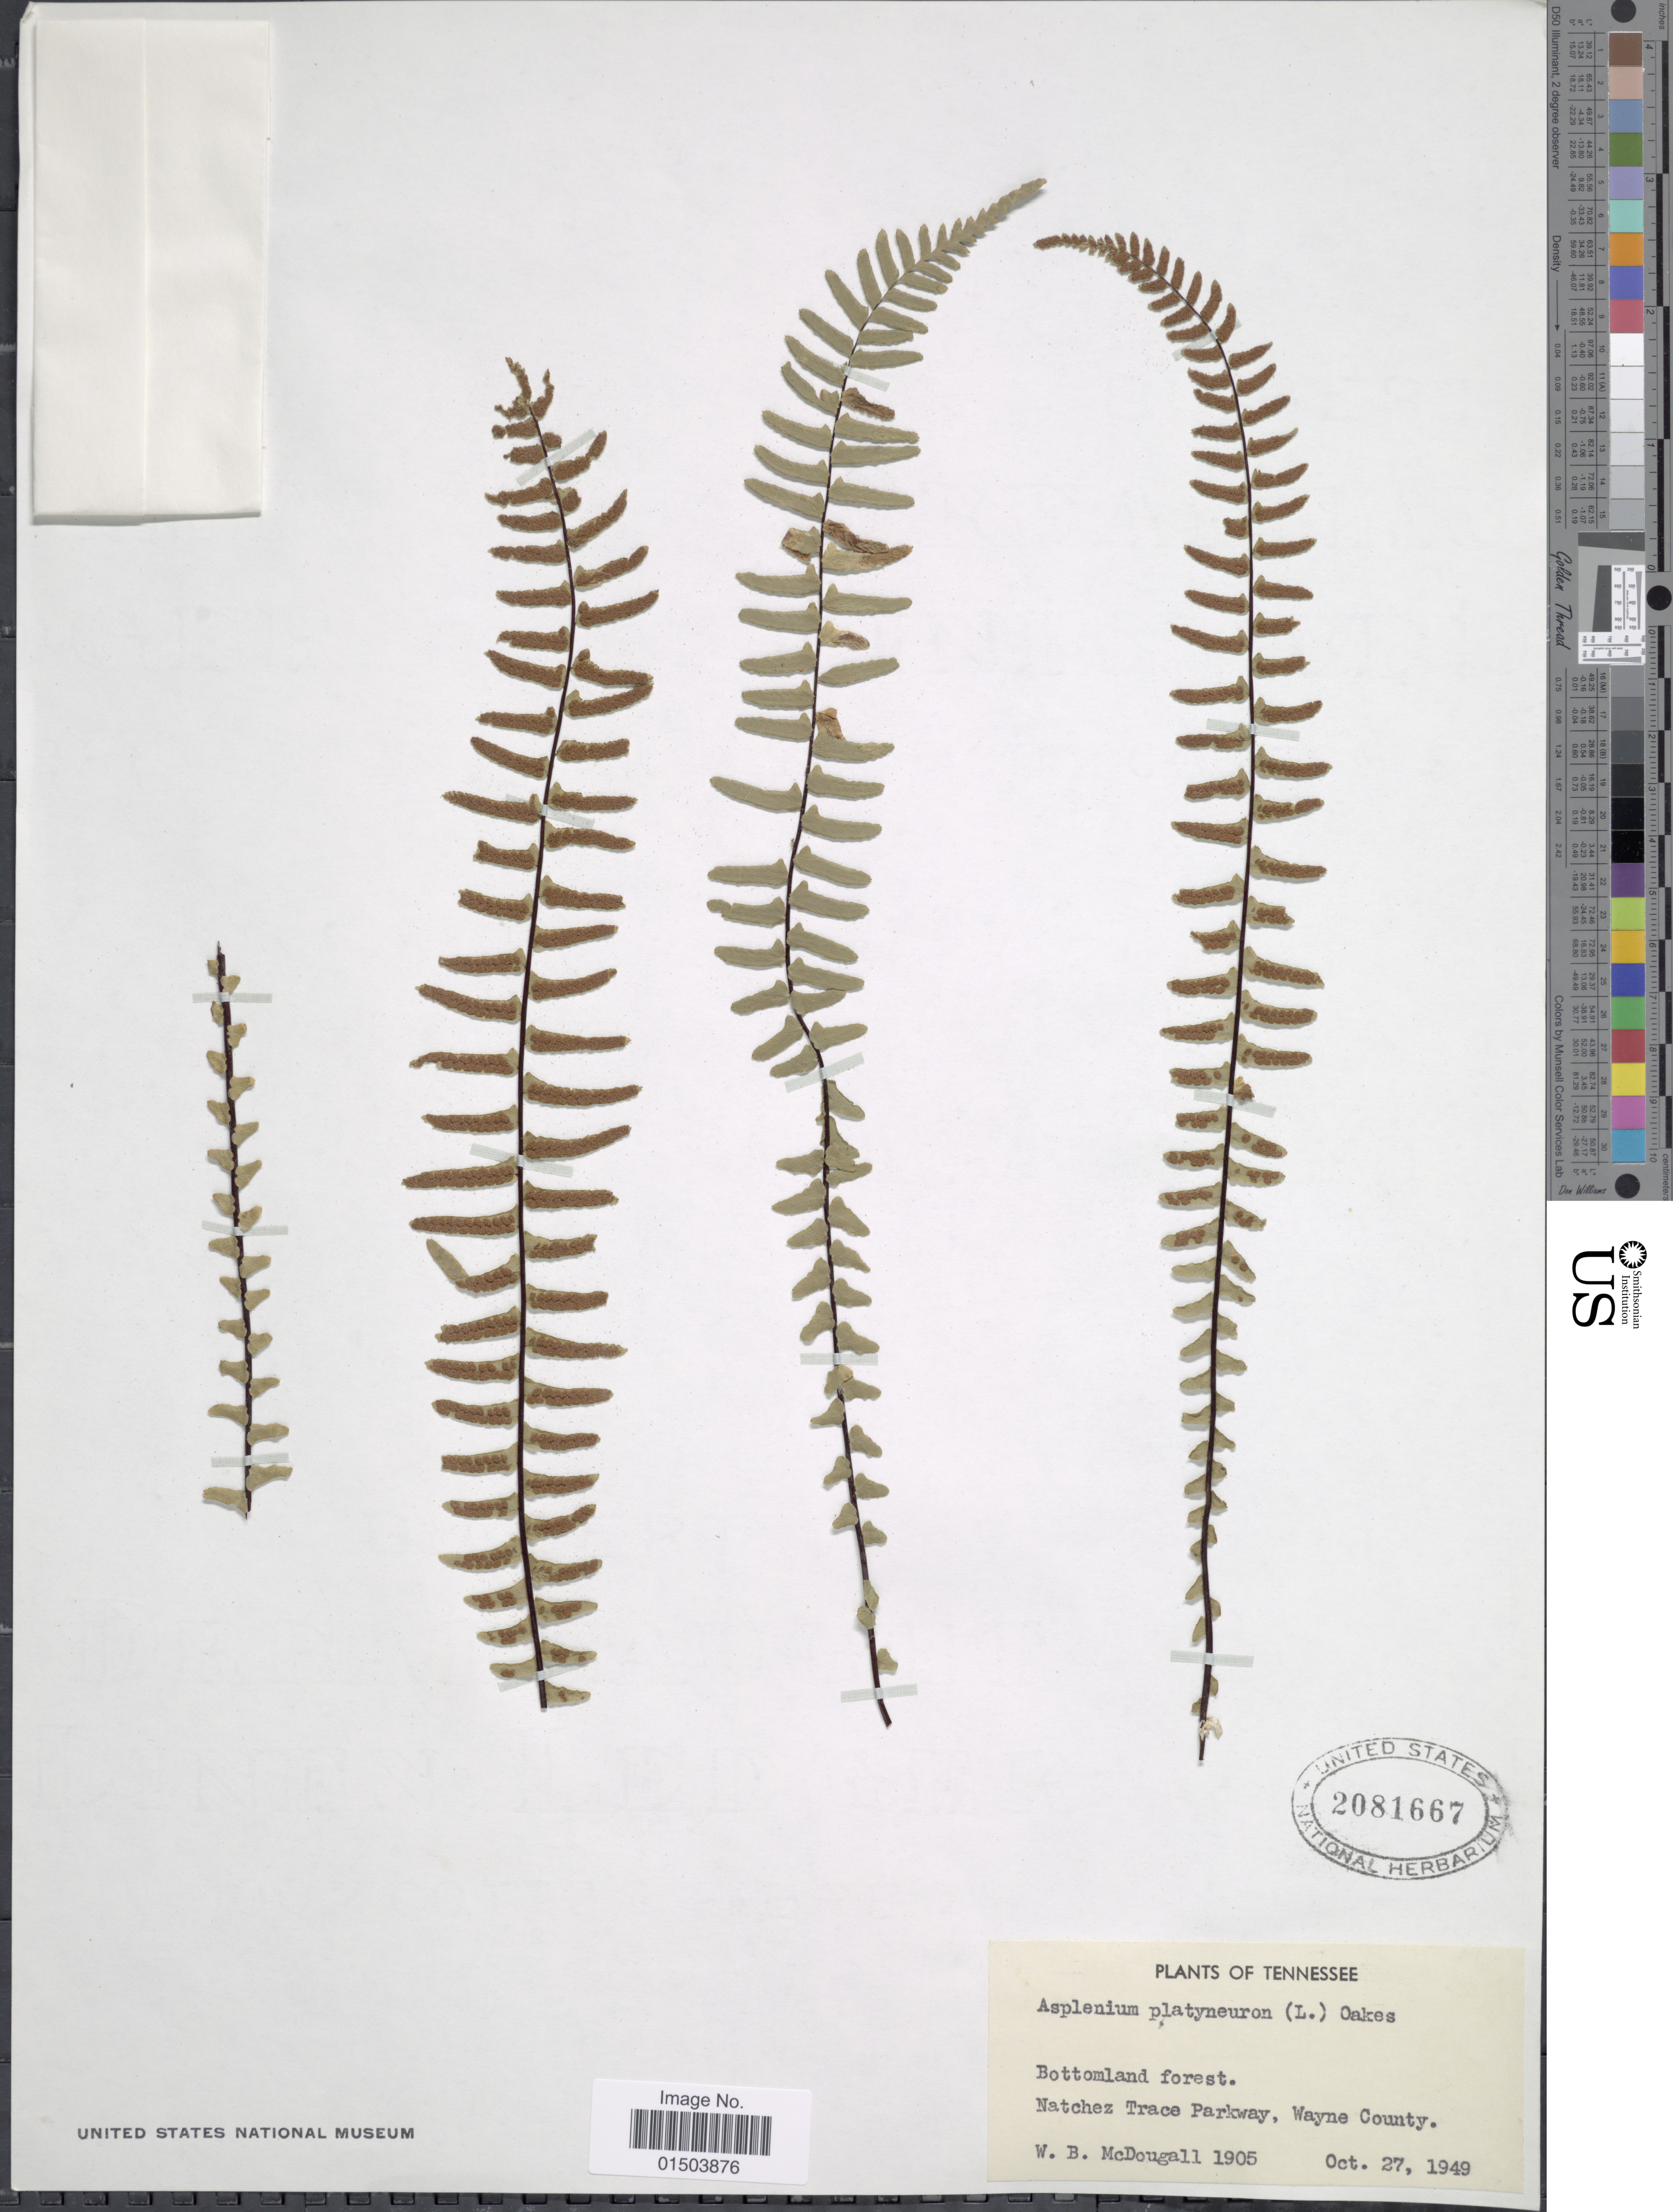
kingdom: Plantae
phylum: Tracheophyta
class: Polypodiopsida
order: Polypodiales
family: Aspleniaceae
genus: Asplenium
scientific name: Asplenium platyneuron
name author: (L.) Britton, Stearns & Poggenb.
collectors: W. B. McDougall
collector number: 1905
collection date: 1949-10-27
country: United States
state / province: Tennessee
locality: Bottomland forest. Natchez Trace Parkway, Wayne County.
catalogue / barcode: US 2081667